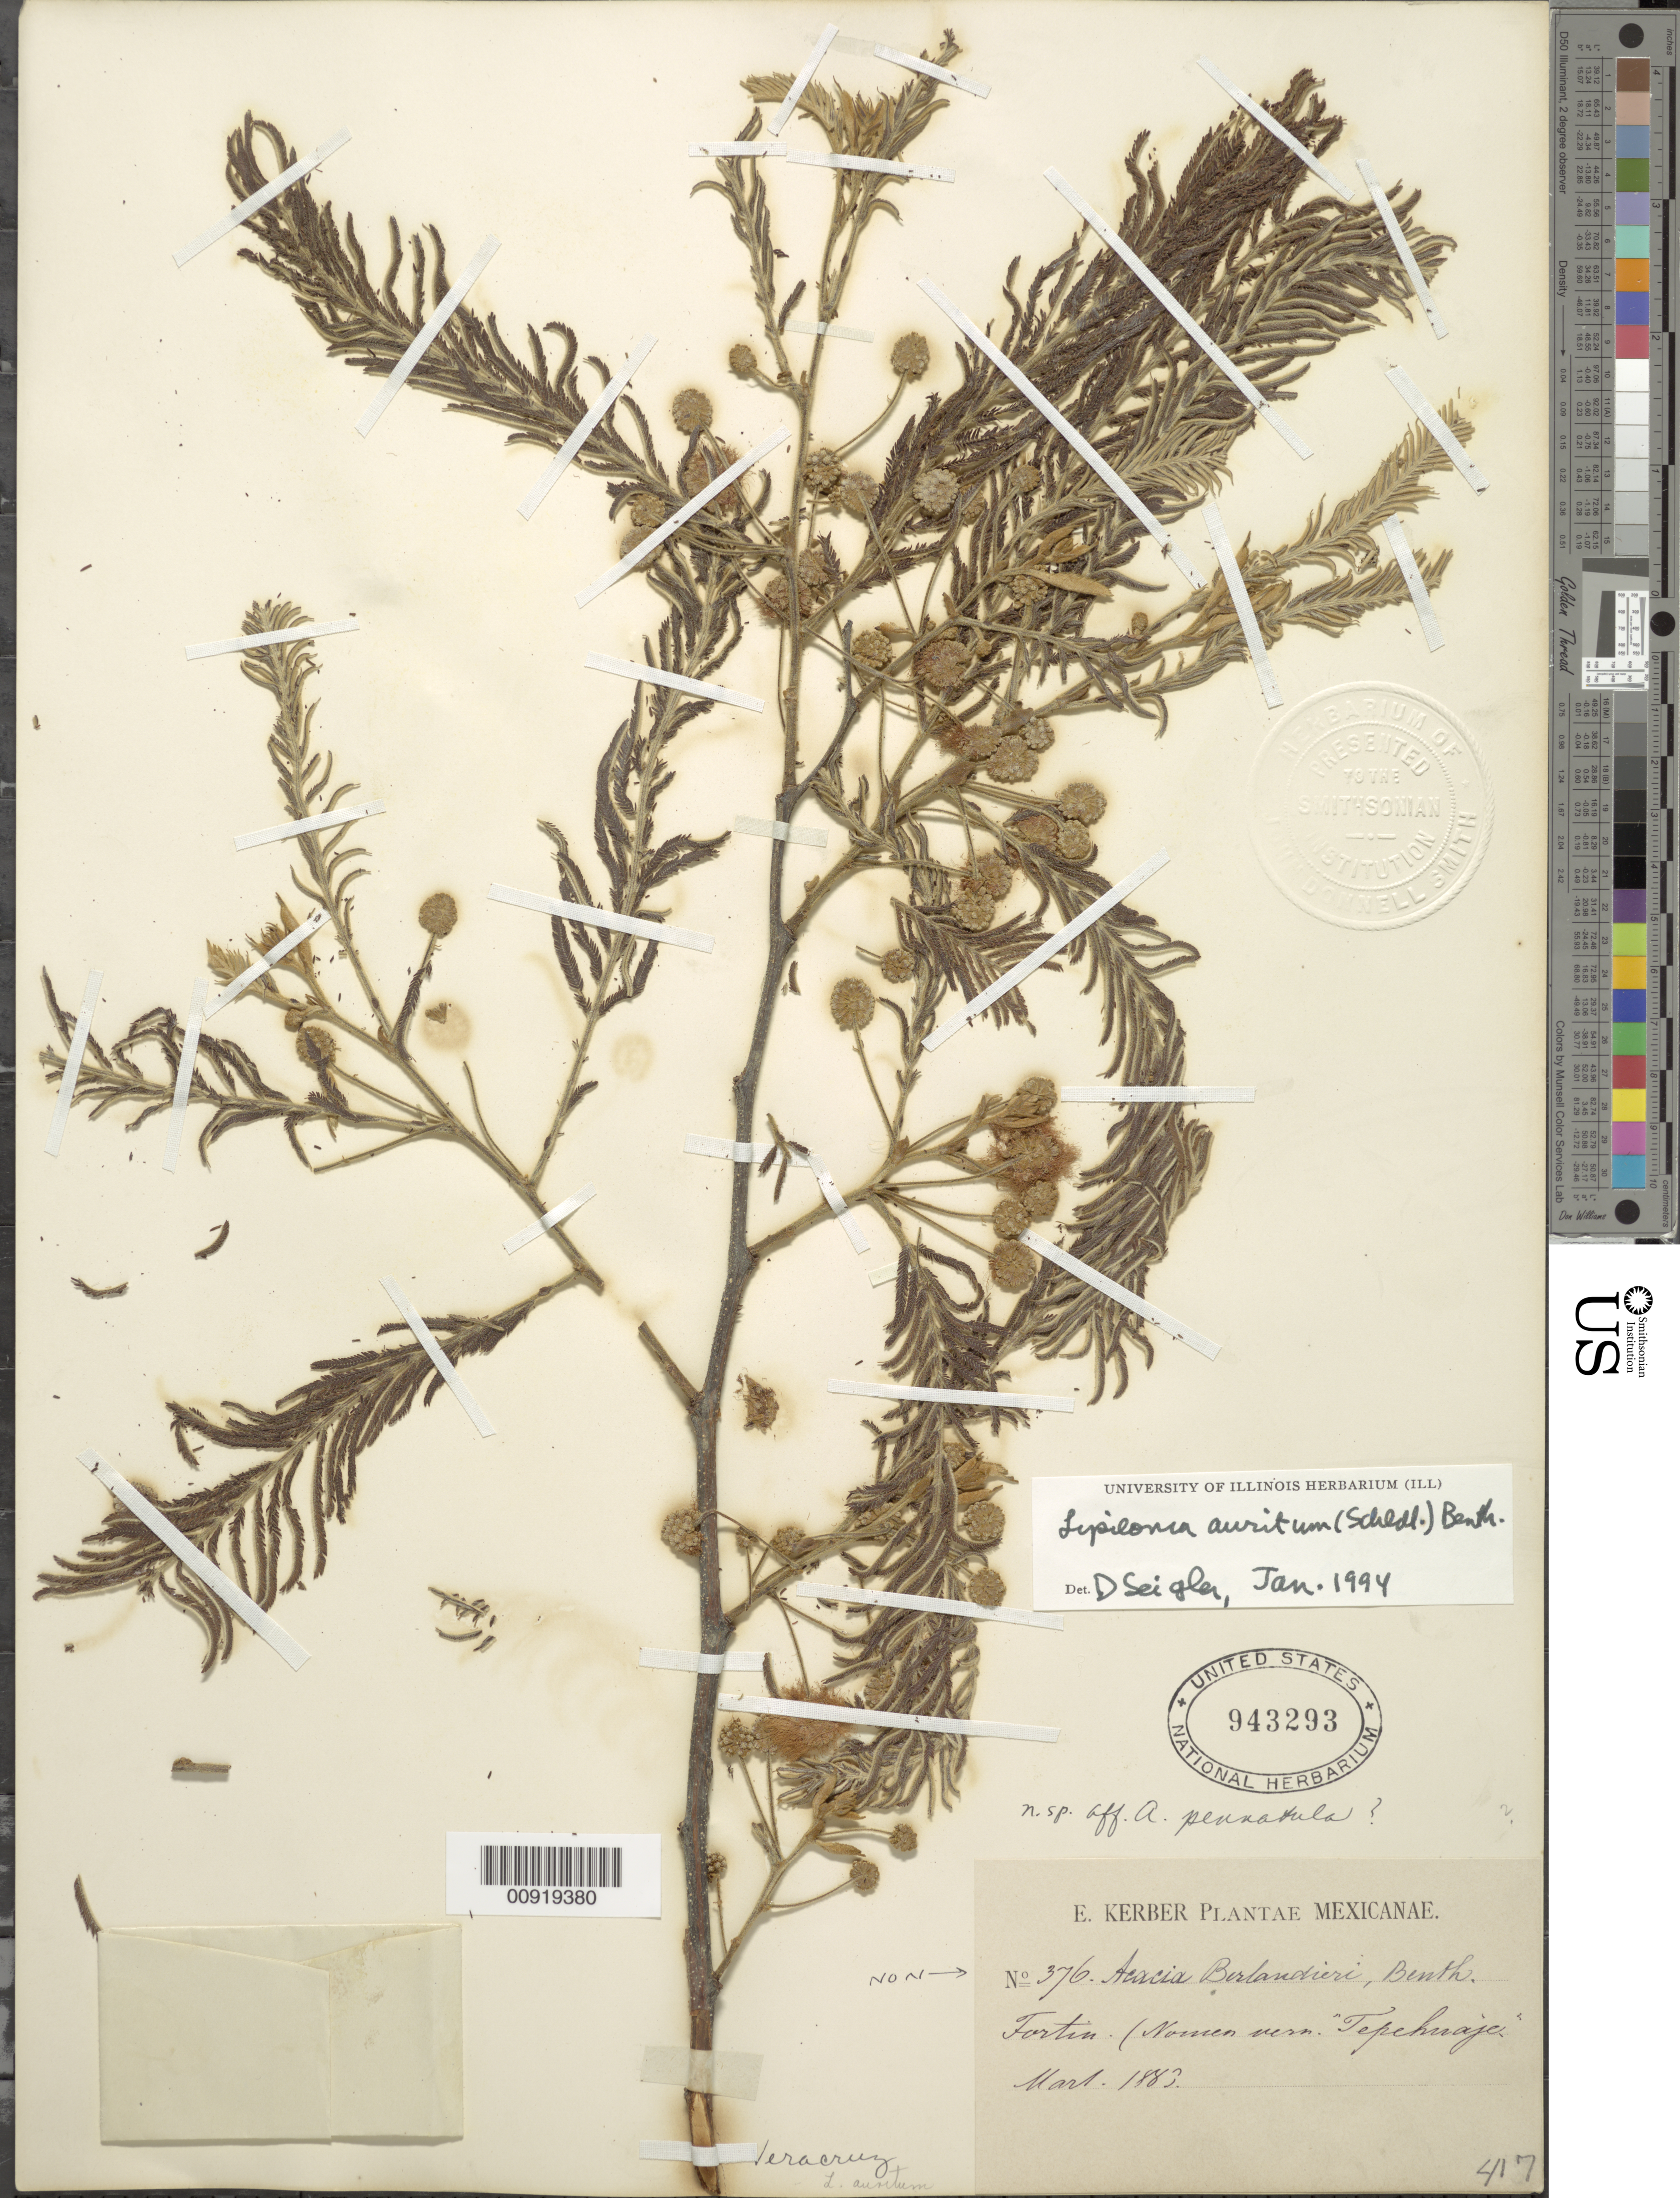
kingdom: Plantae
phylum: Tracheophyta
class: Magnoliopsida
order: Fabales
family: Fabaceae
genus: Lysiloma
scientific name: Lysiloma auritum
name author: (Schltdl.) Benth.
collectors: E. Kerber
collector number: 376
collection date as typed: Mar 1883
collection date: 1883-03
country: Mexico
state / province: Veracruz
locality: Fortin.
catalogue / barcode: US 943293